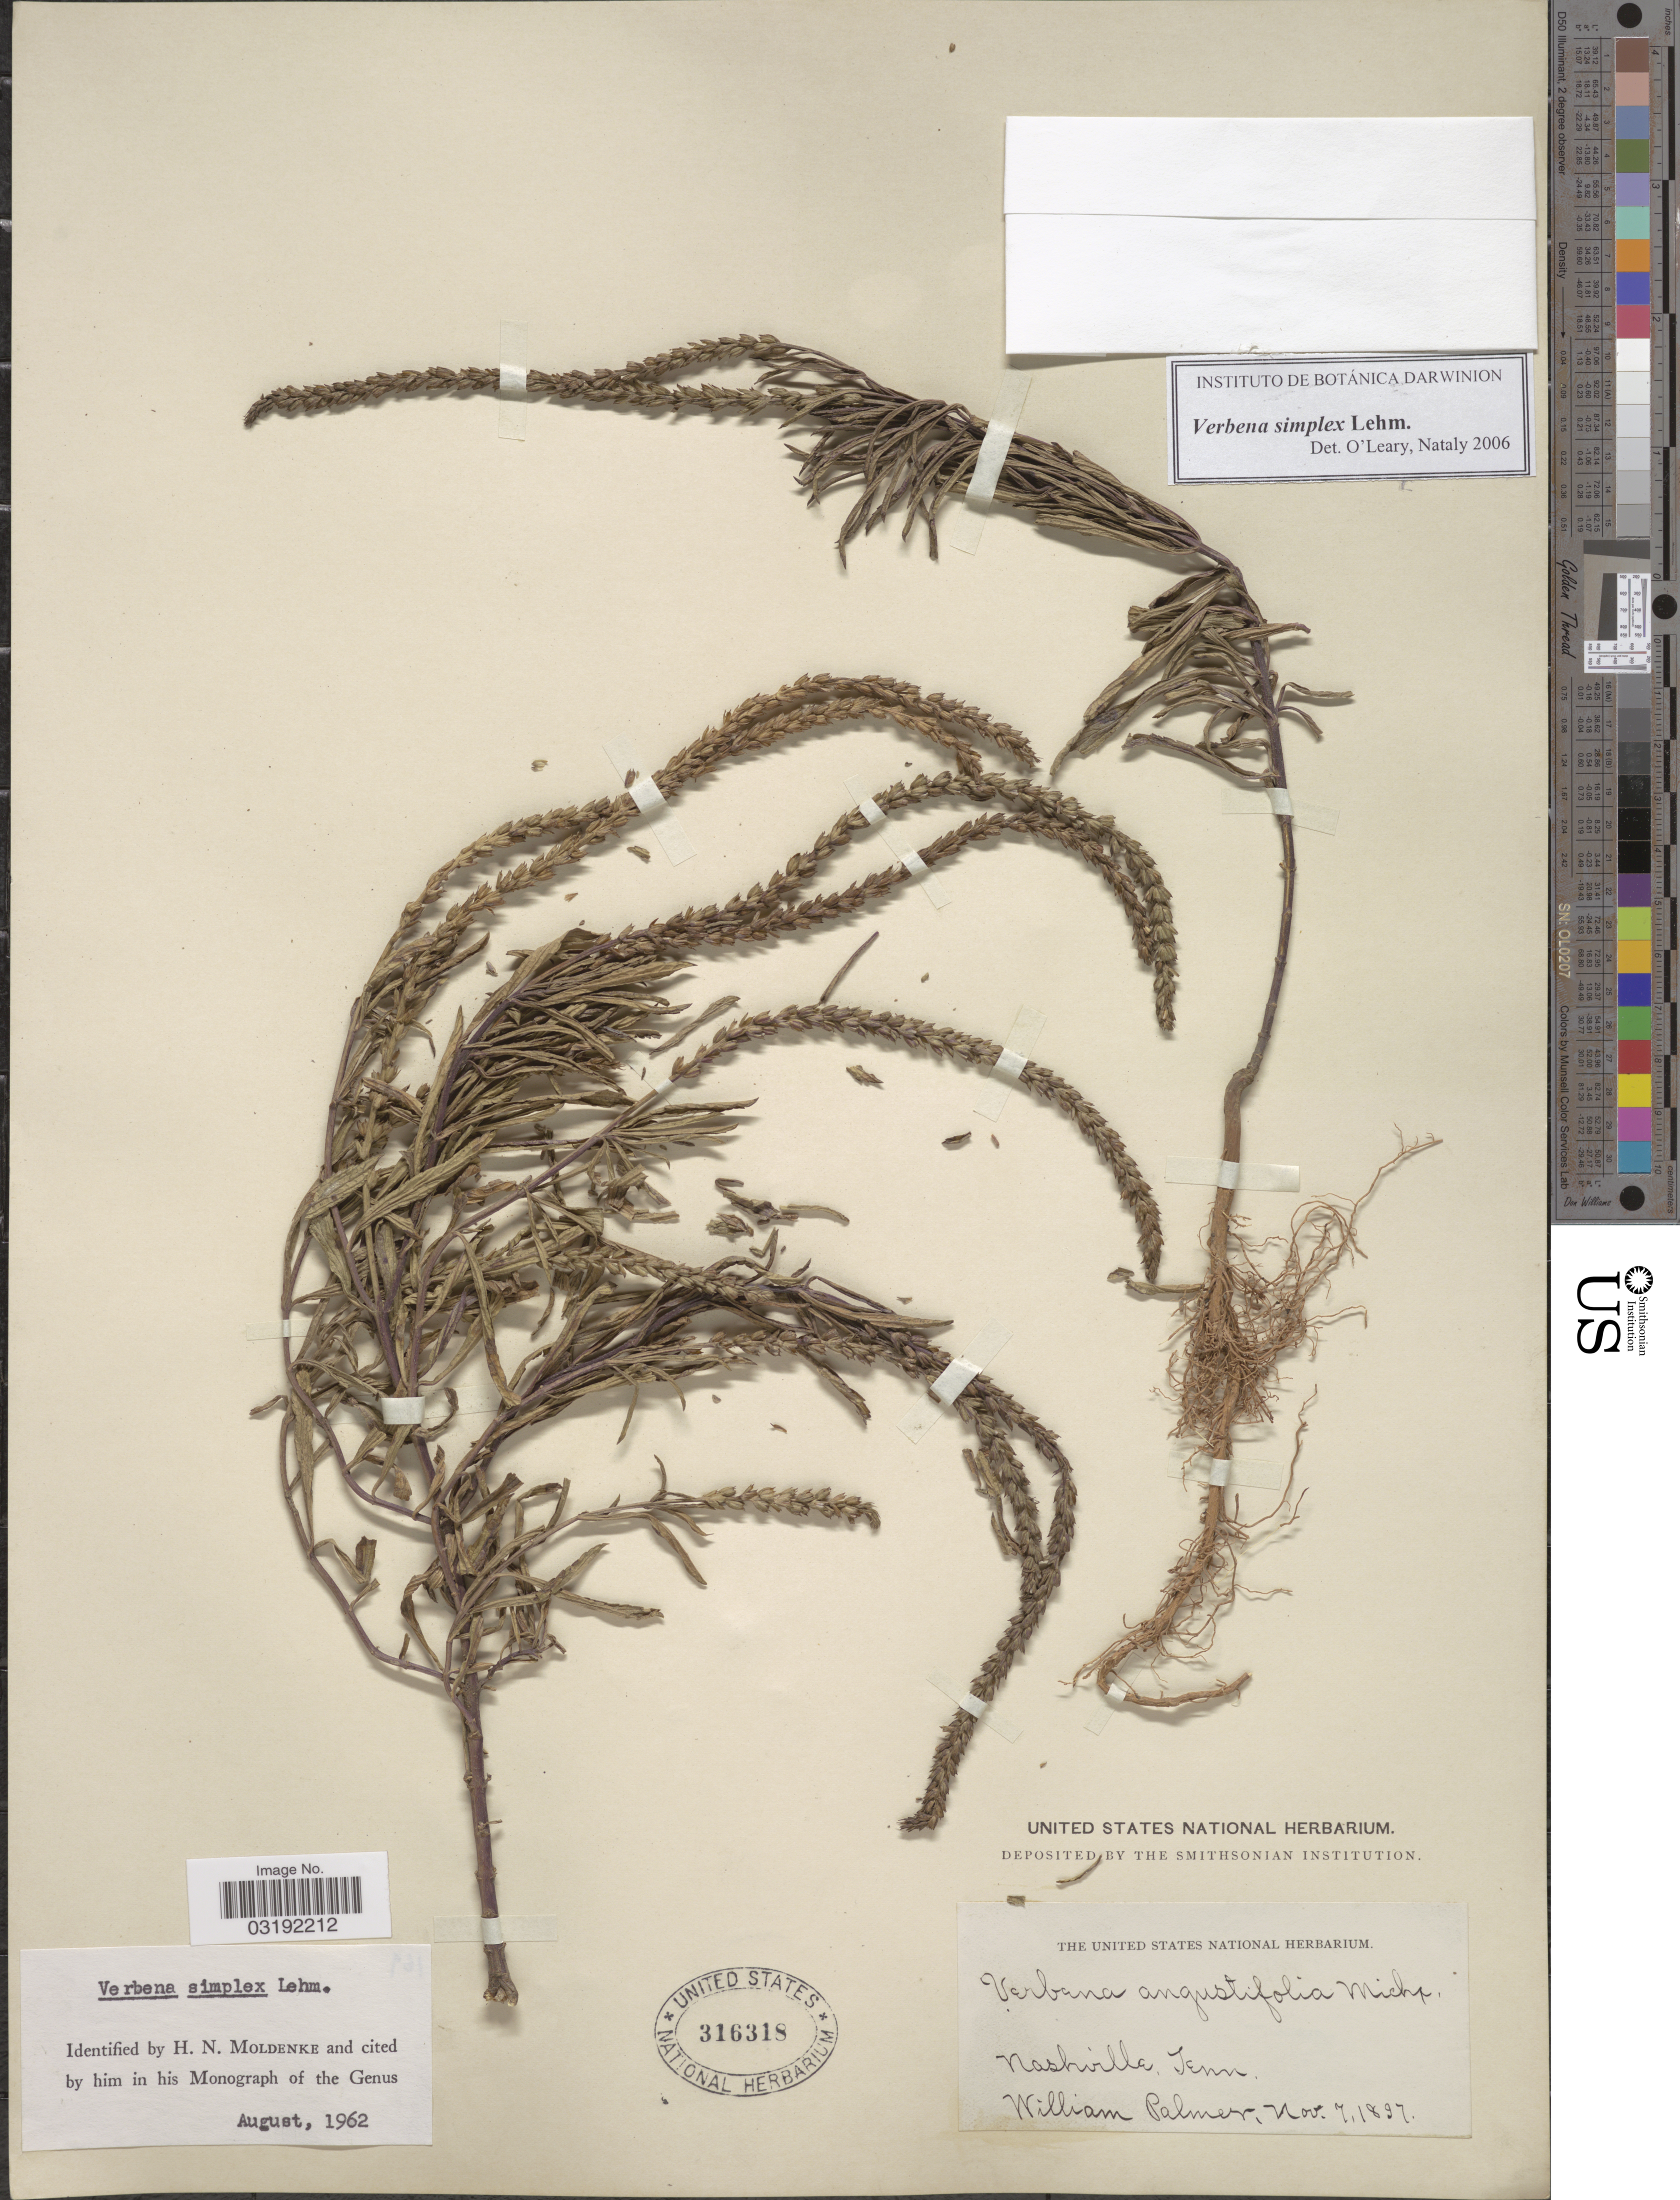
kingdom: Plantae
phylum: Tracheophyta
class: Magnoliopsida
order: Lamiales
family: Verbenaceae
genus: Verbena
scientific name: Verbena simplex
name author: F. Lehm.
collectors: W. Palmer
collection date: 1897-11-07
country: United States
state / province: Tennessee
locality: Nashville.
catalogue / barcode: US 316318